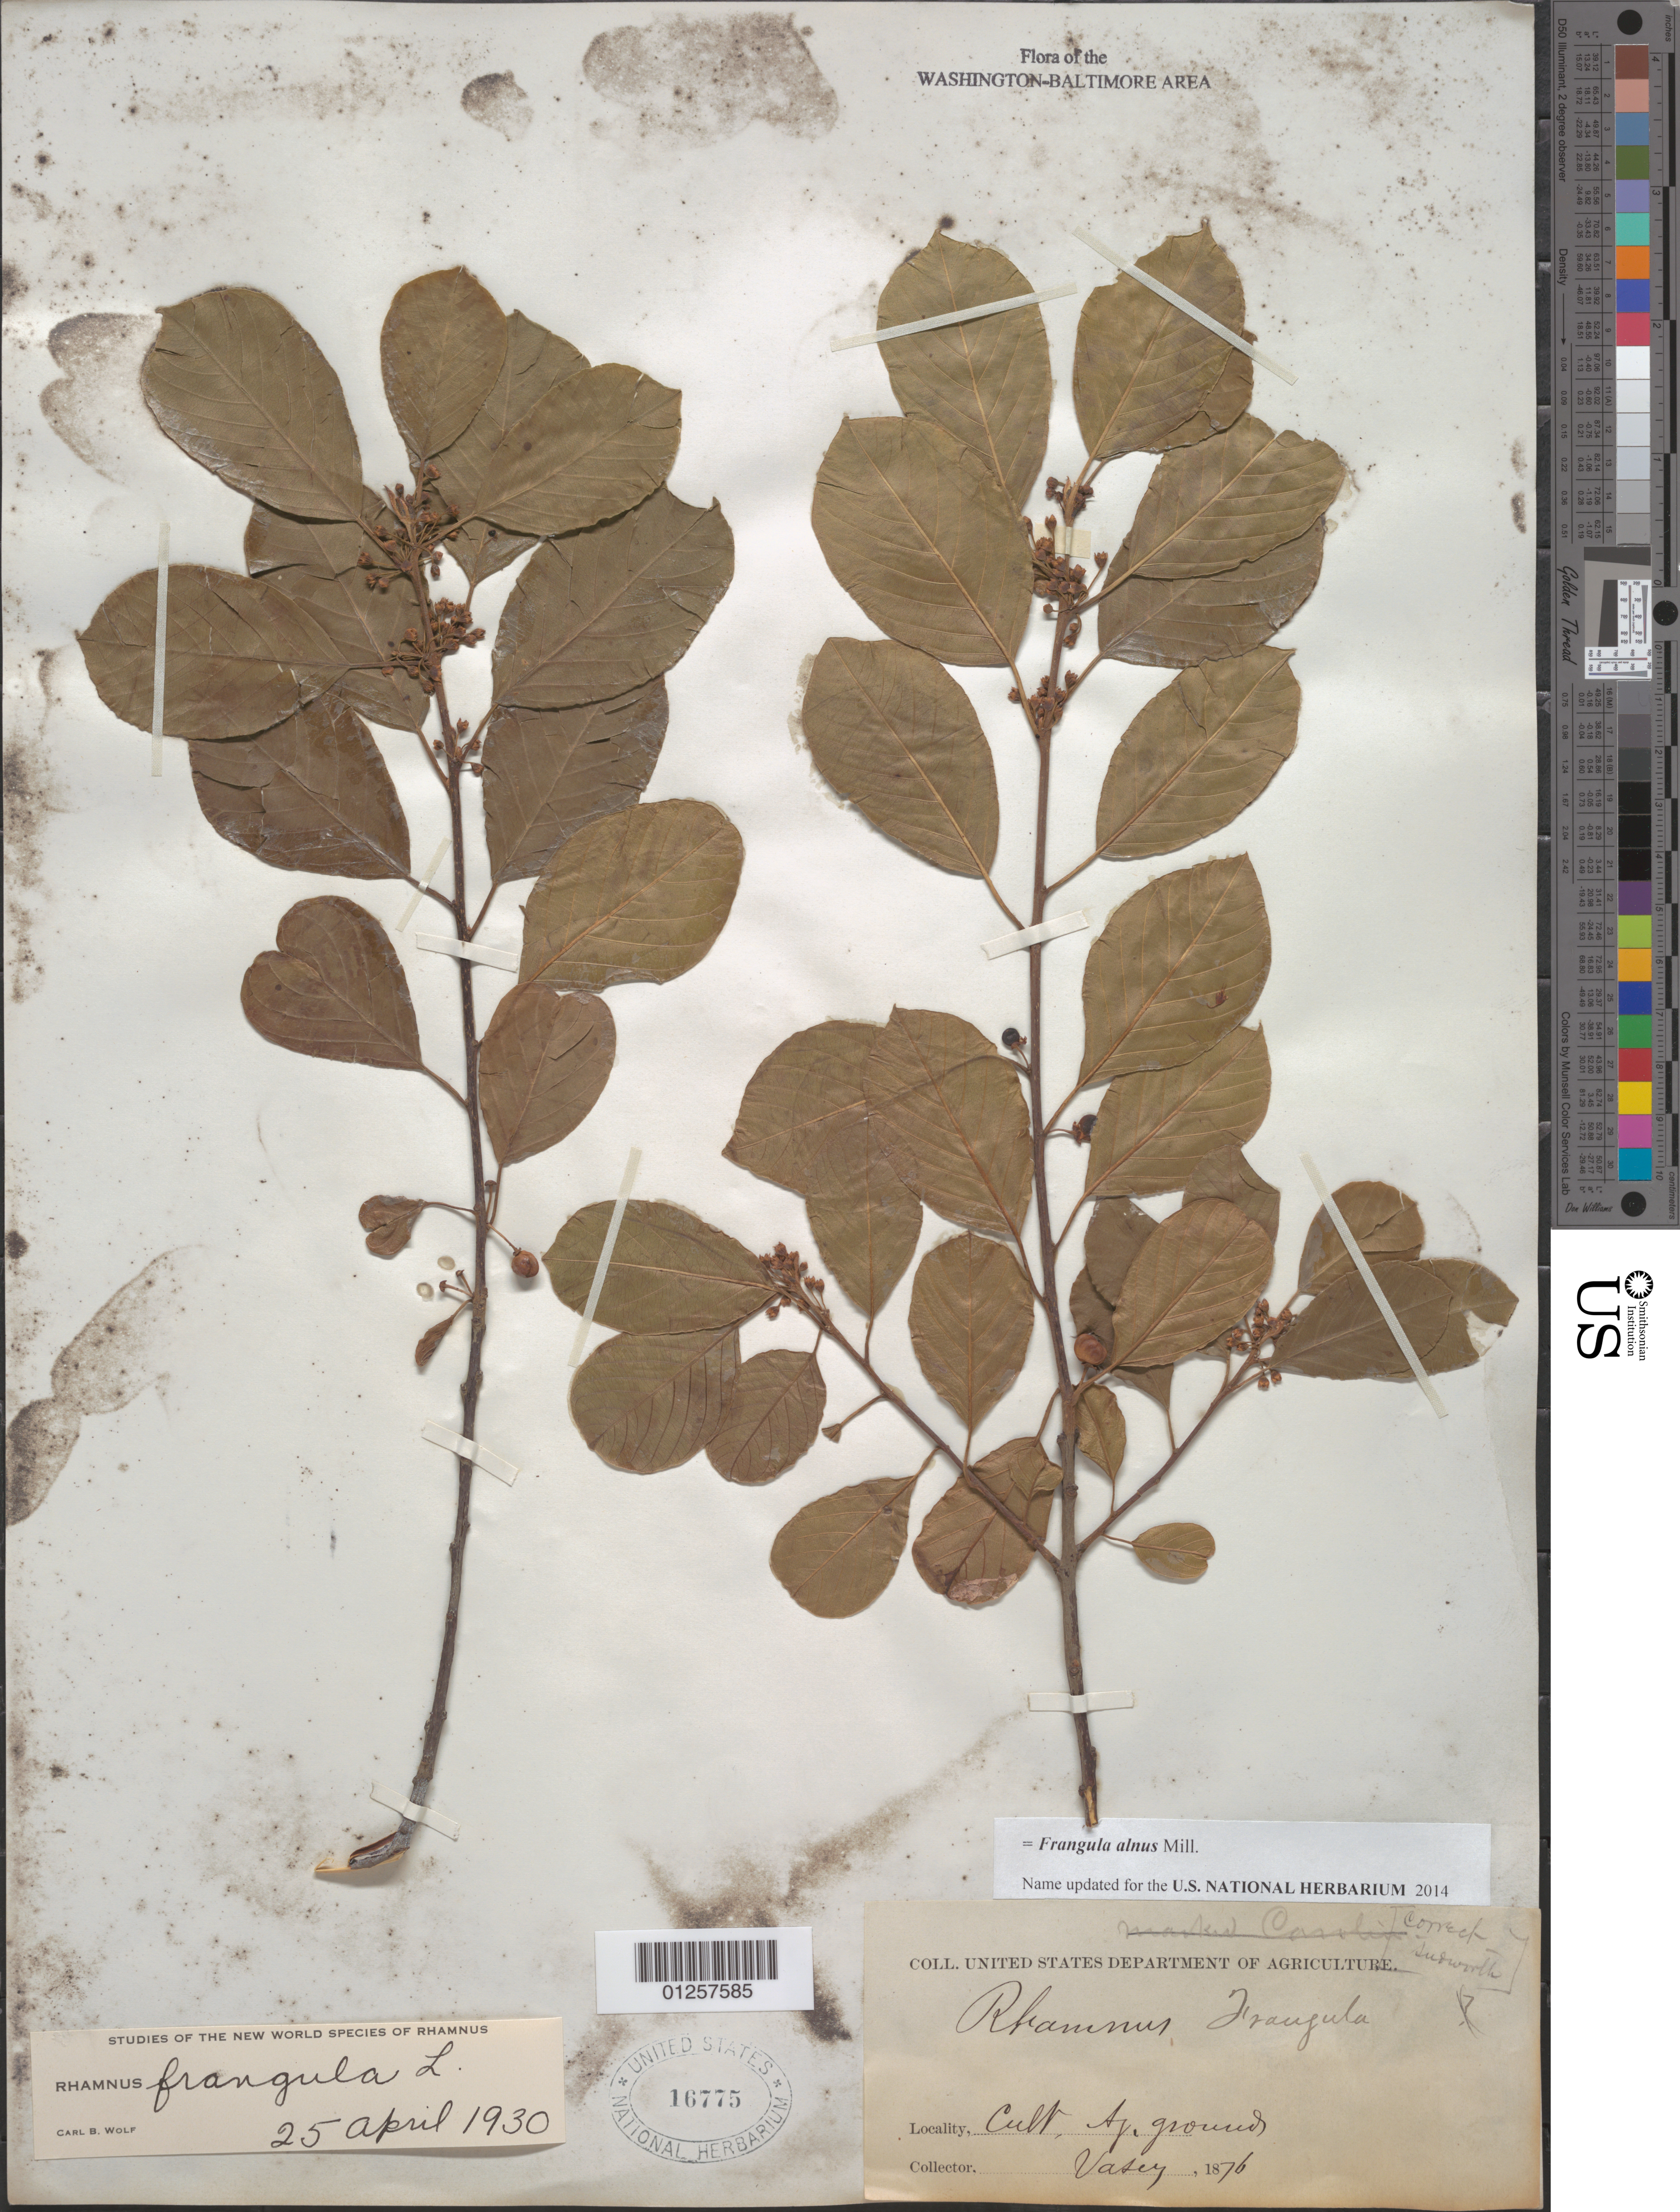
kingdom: Plantae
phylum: Tracheophyta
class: Magnoliopsida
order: Rosales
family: Rhamnaceae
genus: Frangula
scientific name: Frangula alnus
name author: Mill.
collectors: G. R. Vasey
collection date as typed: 1876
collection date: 1876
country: United States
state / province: District of Columbia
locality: Cult. Ag. grounds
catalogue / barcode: US 16775